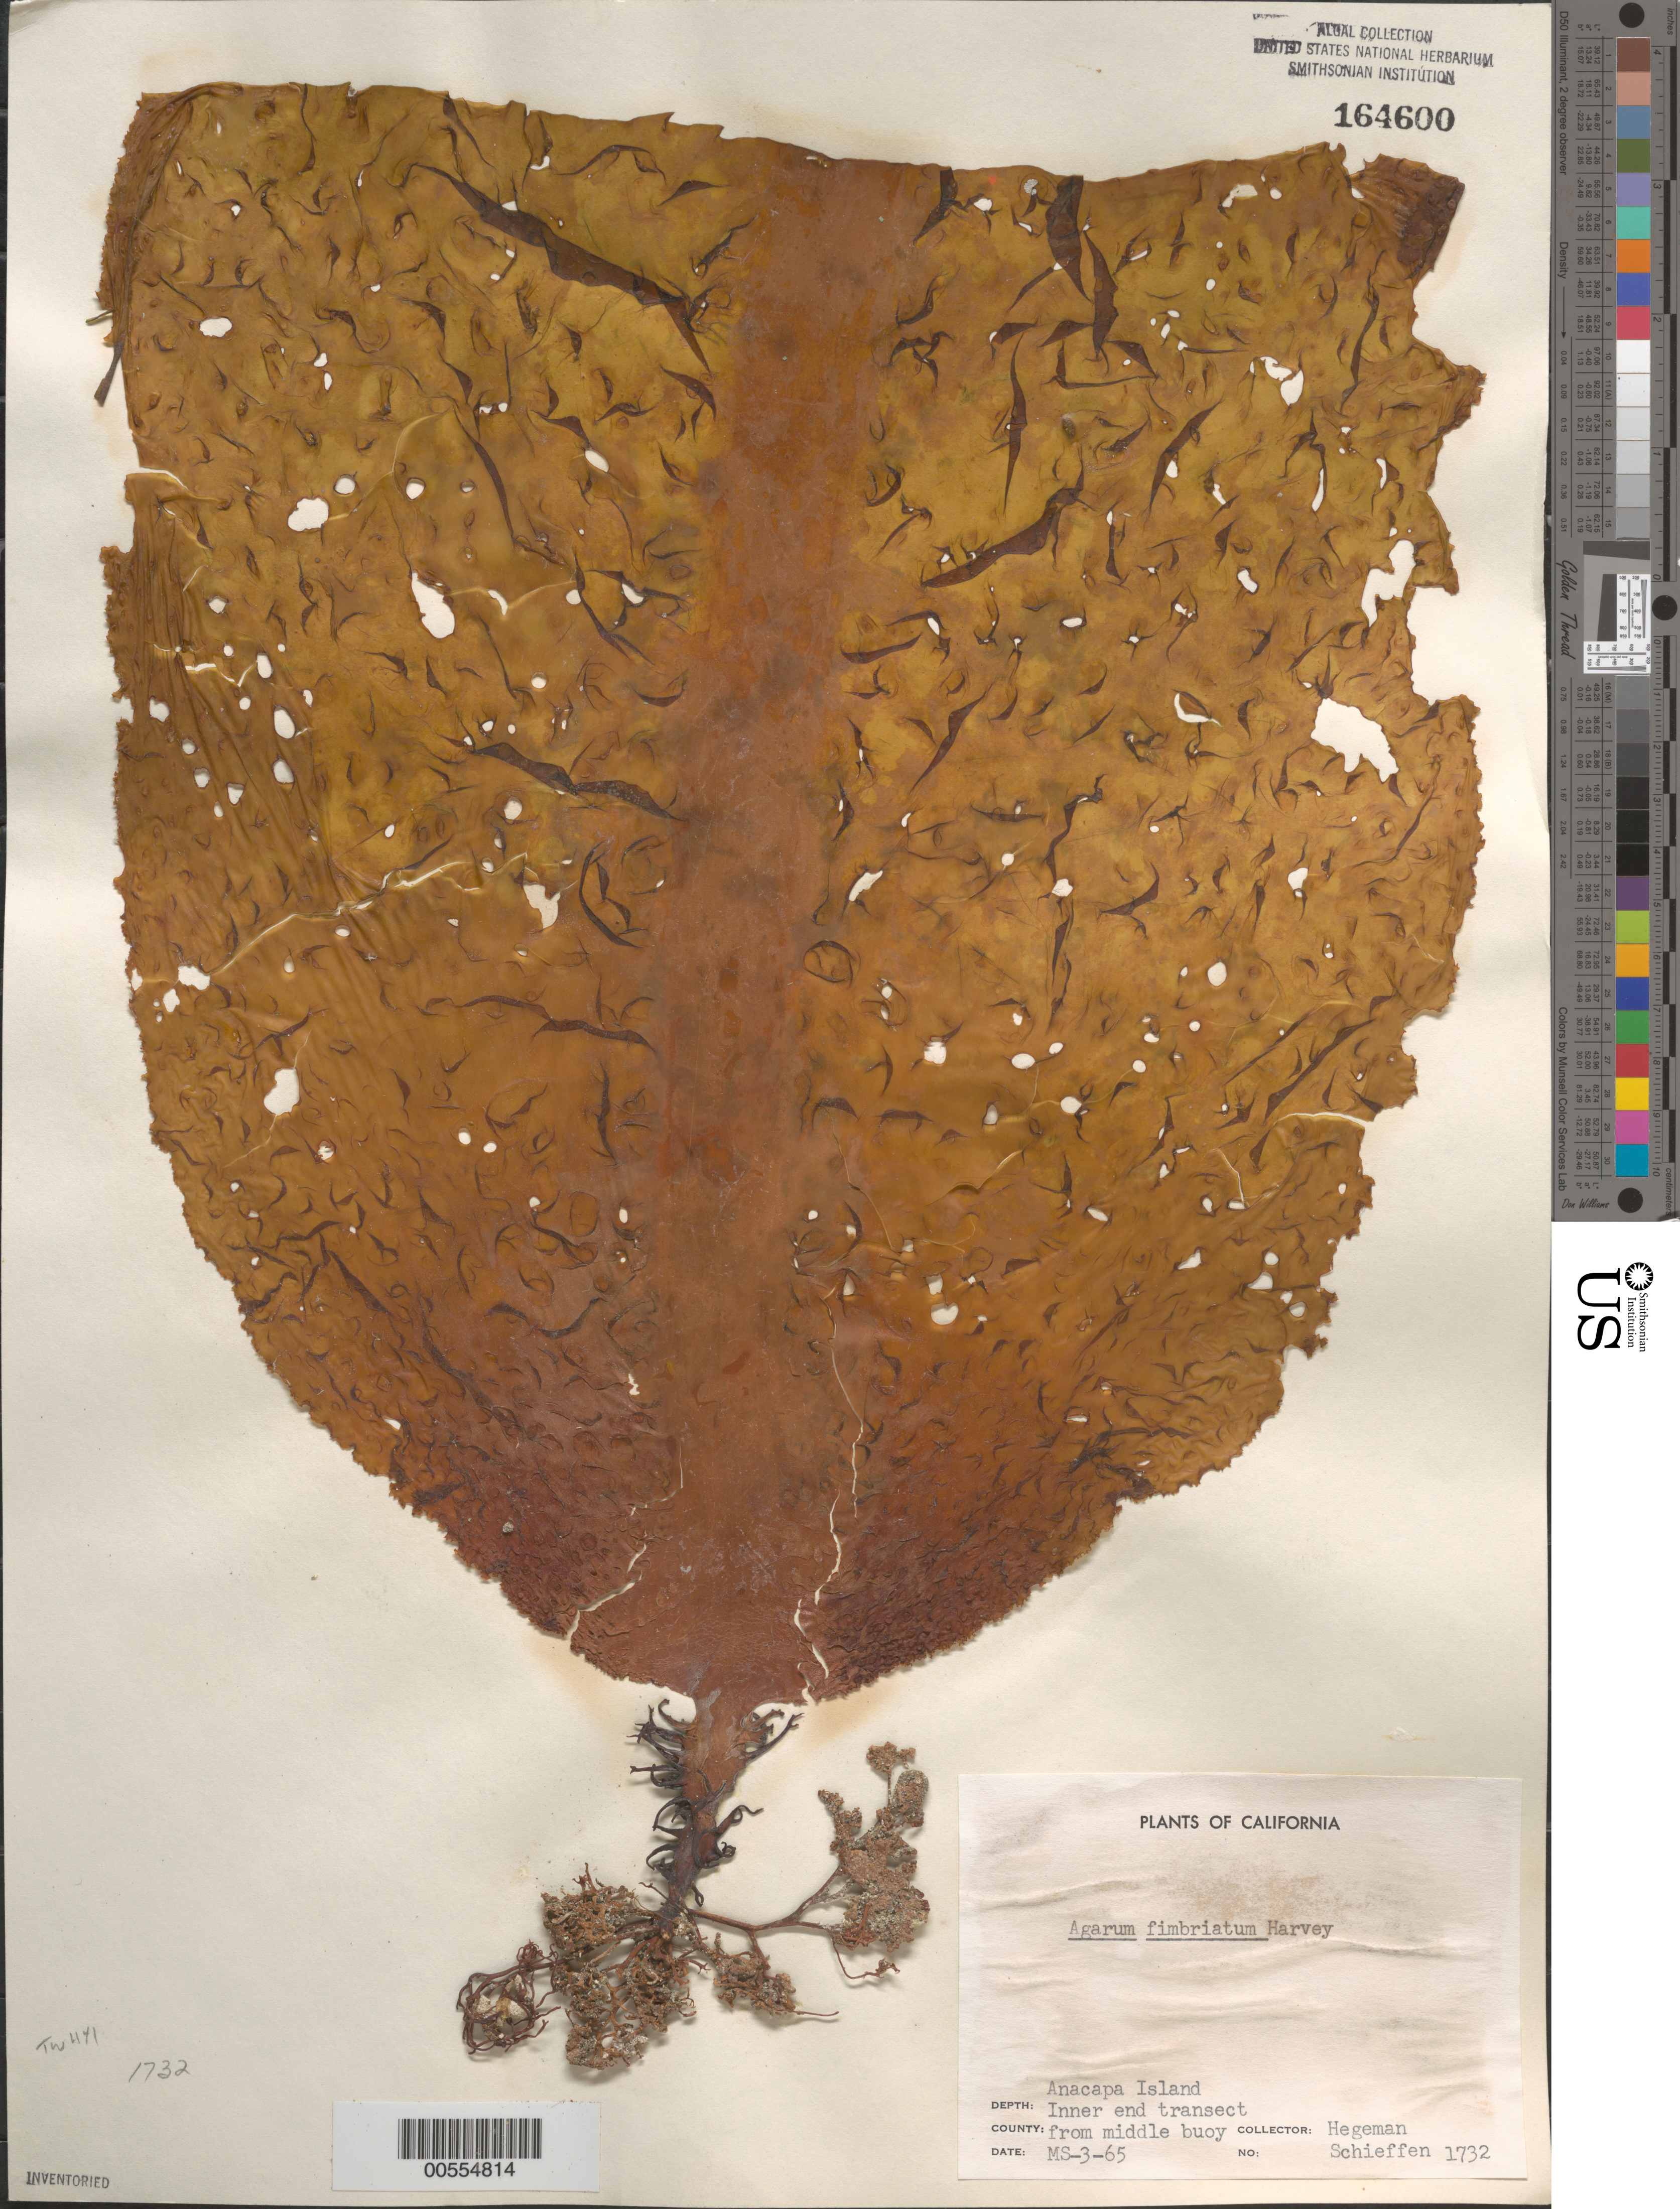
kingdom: Chromista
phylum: Ochrophyta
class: Phaeophyceae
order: Laminariales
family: Agaraceae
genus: Neoagarum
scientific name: Neoagarum fimbriatum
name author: (Harvey) H.Kawai & Hanyuda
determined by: Algae name updating Project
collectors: R. Hegeman & -. Schieffen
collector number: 1732 & MS-3-65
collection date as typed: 1965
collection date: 1965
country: United States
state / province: California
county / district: Ventura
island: Anacapa Island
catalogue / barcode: US 164600